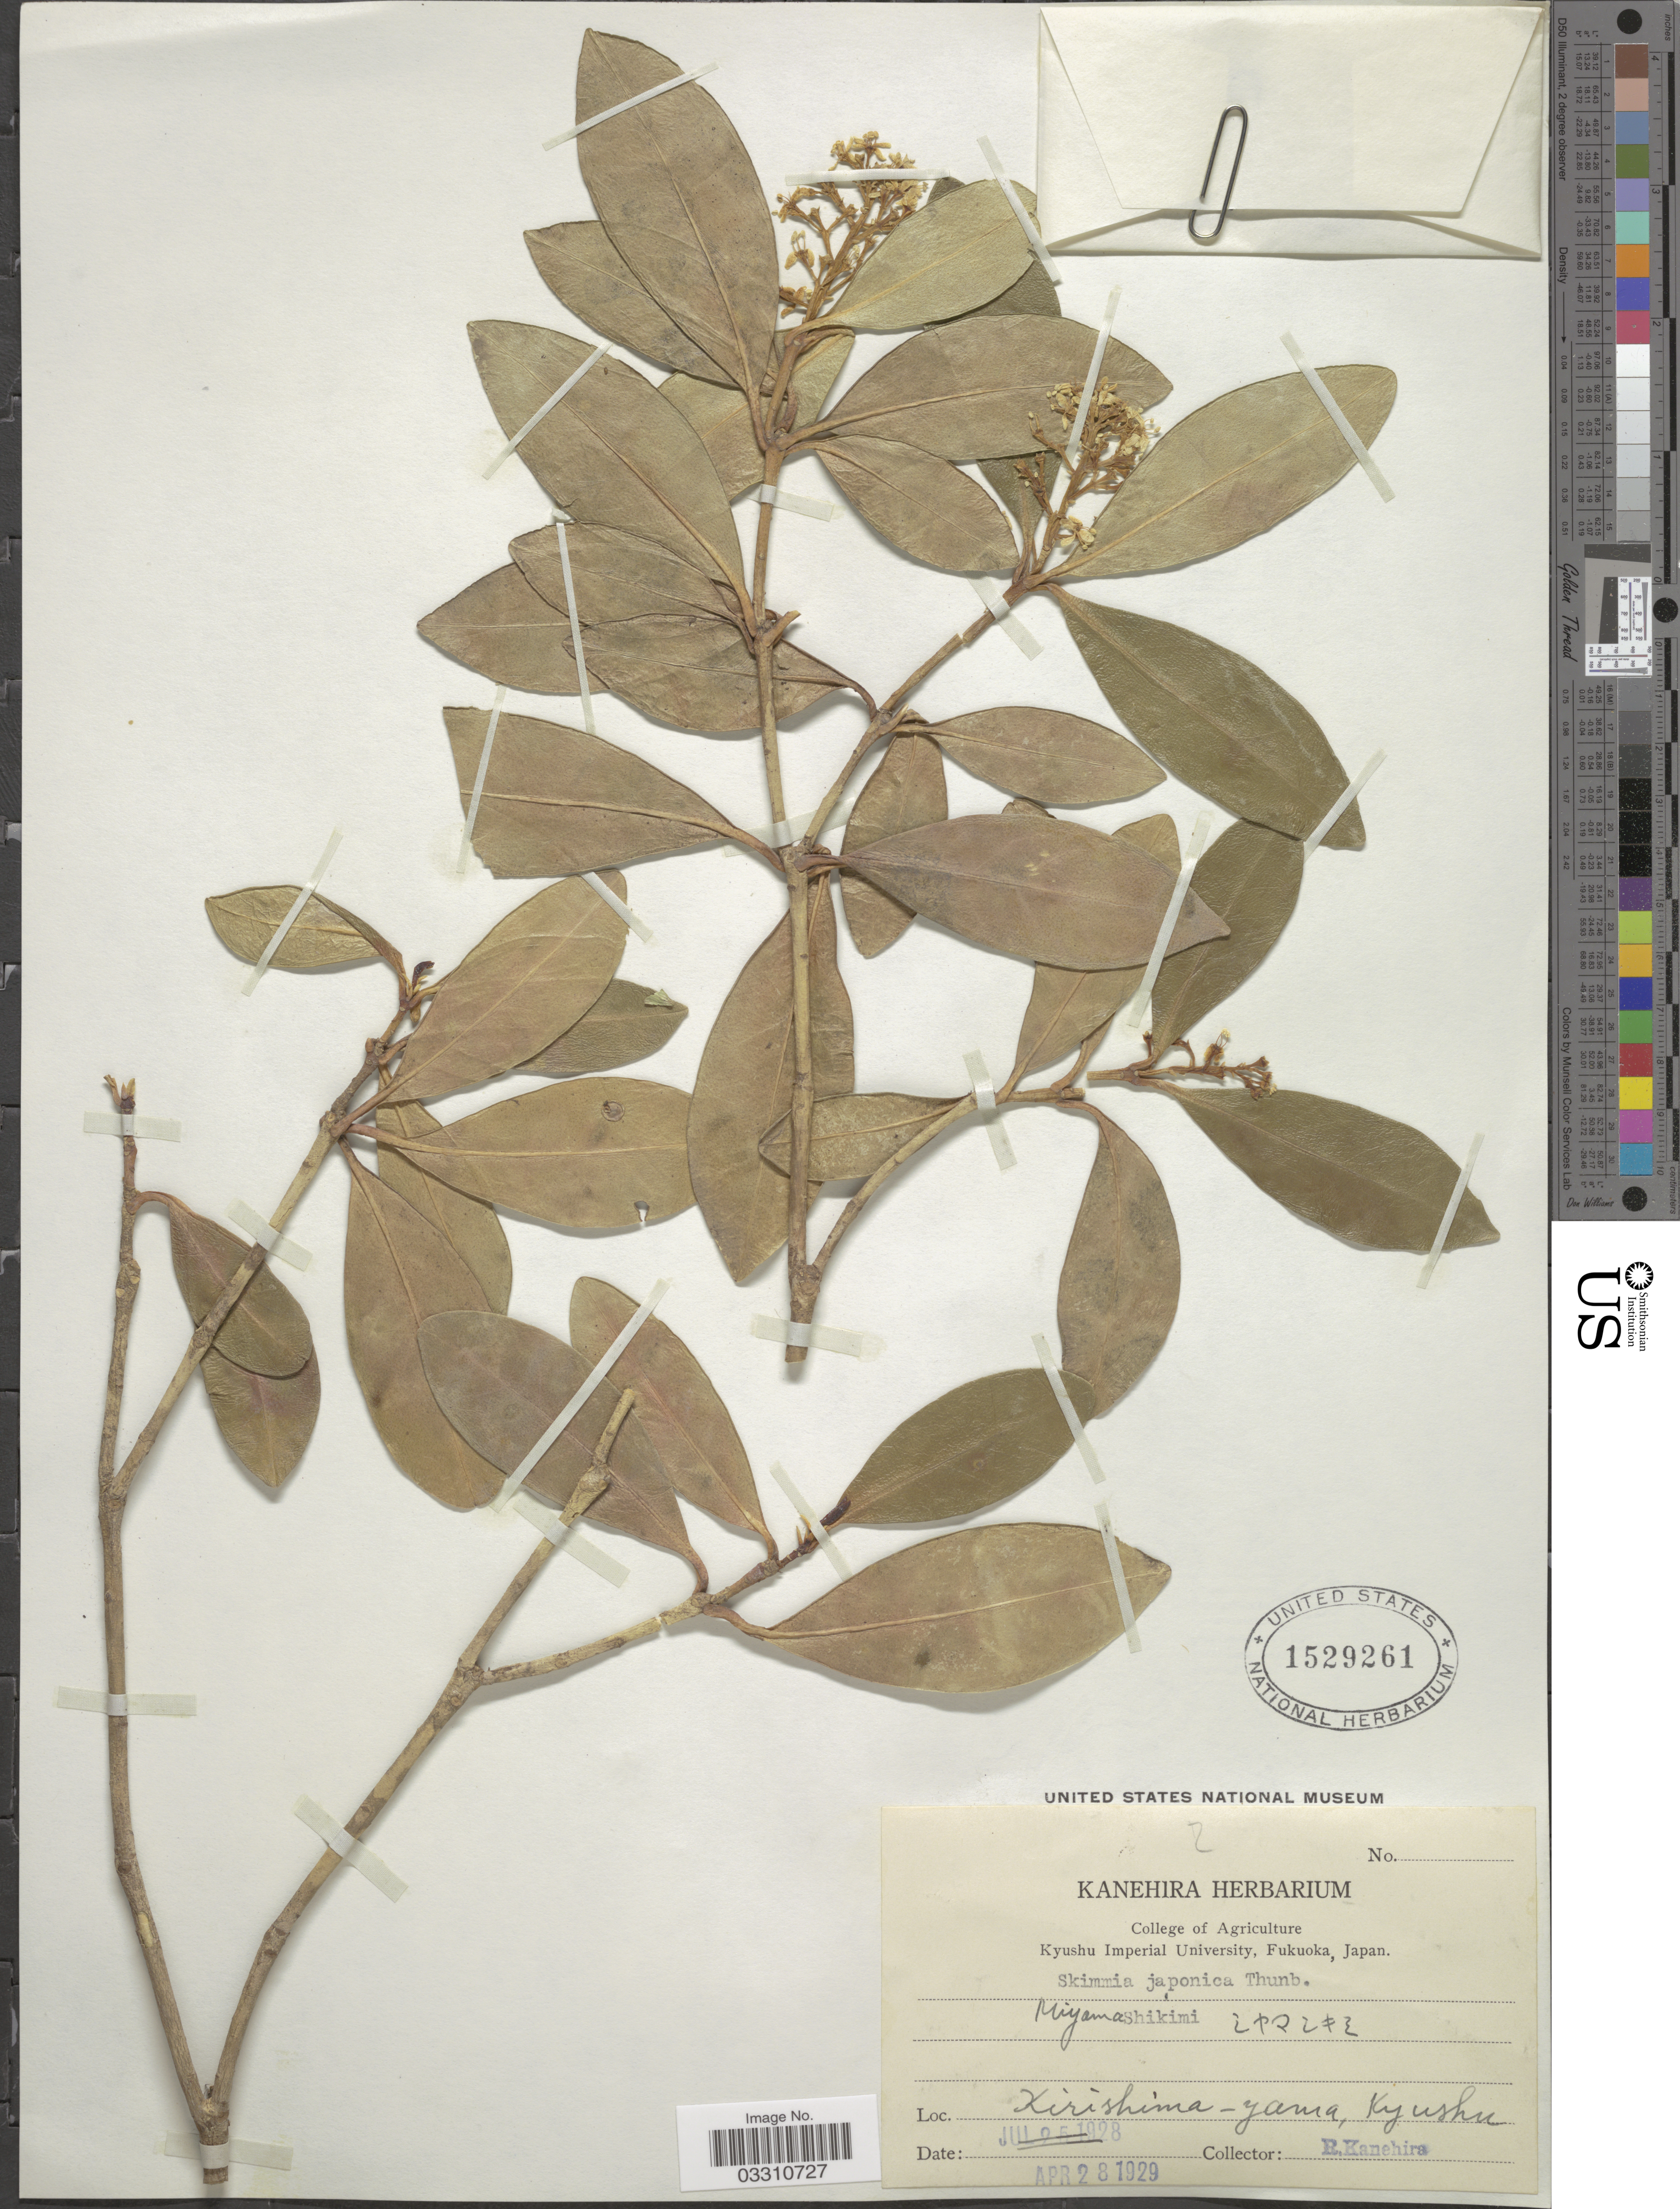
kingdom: Plantae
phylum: Tracheophyta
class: Magnoliopsida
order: Sapindales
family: Rutaceae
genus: Skimmia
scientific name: Skimmia japonica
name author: Thunb.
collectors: R. Kanehira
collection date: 1929-04-28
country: Japan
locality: Kirishima-yama, Kyushu.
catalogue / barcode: US 1529261